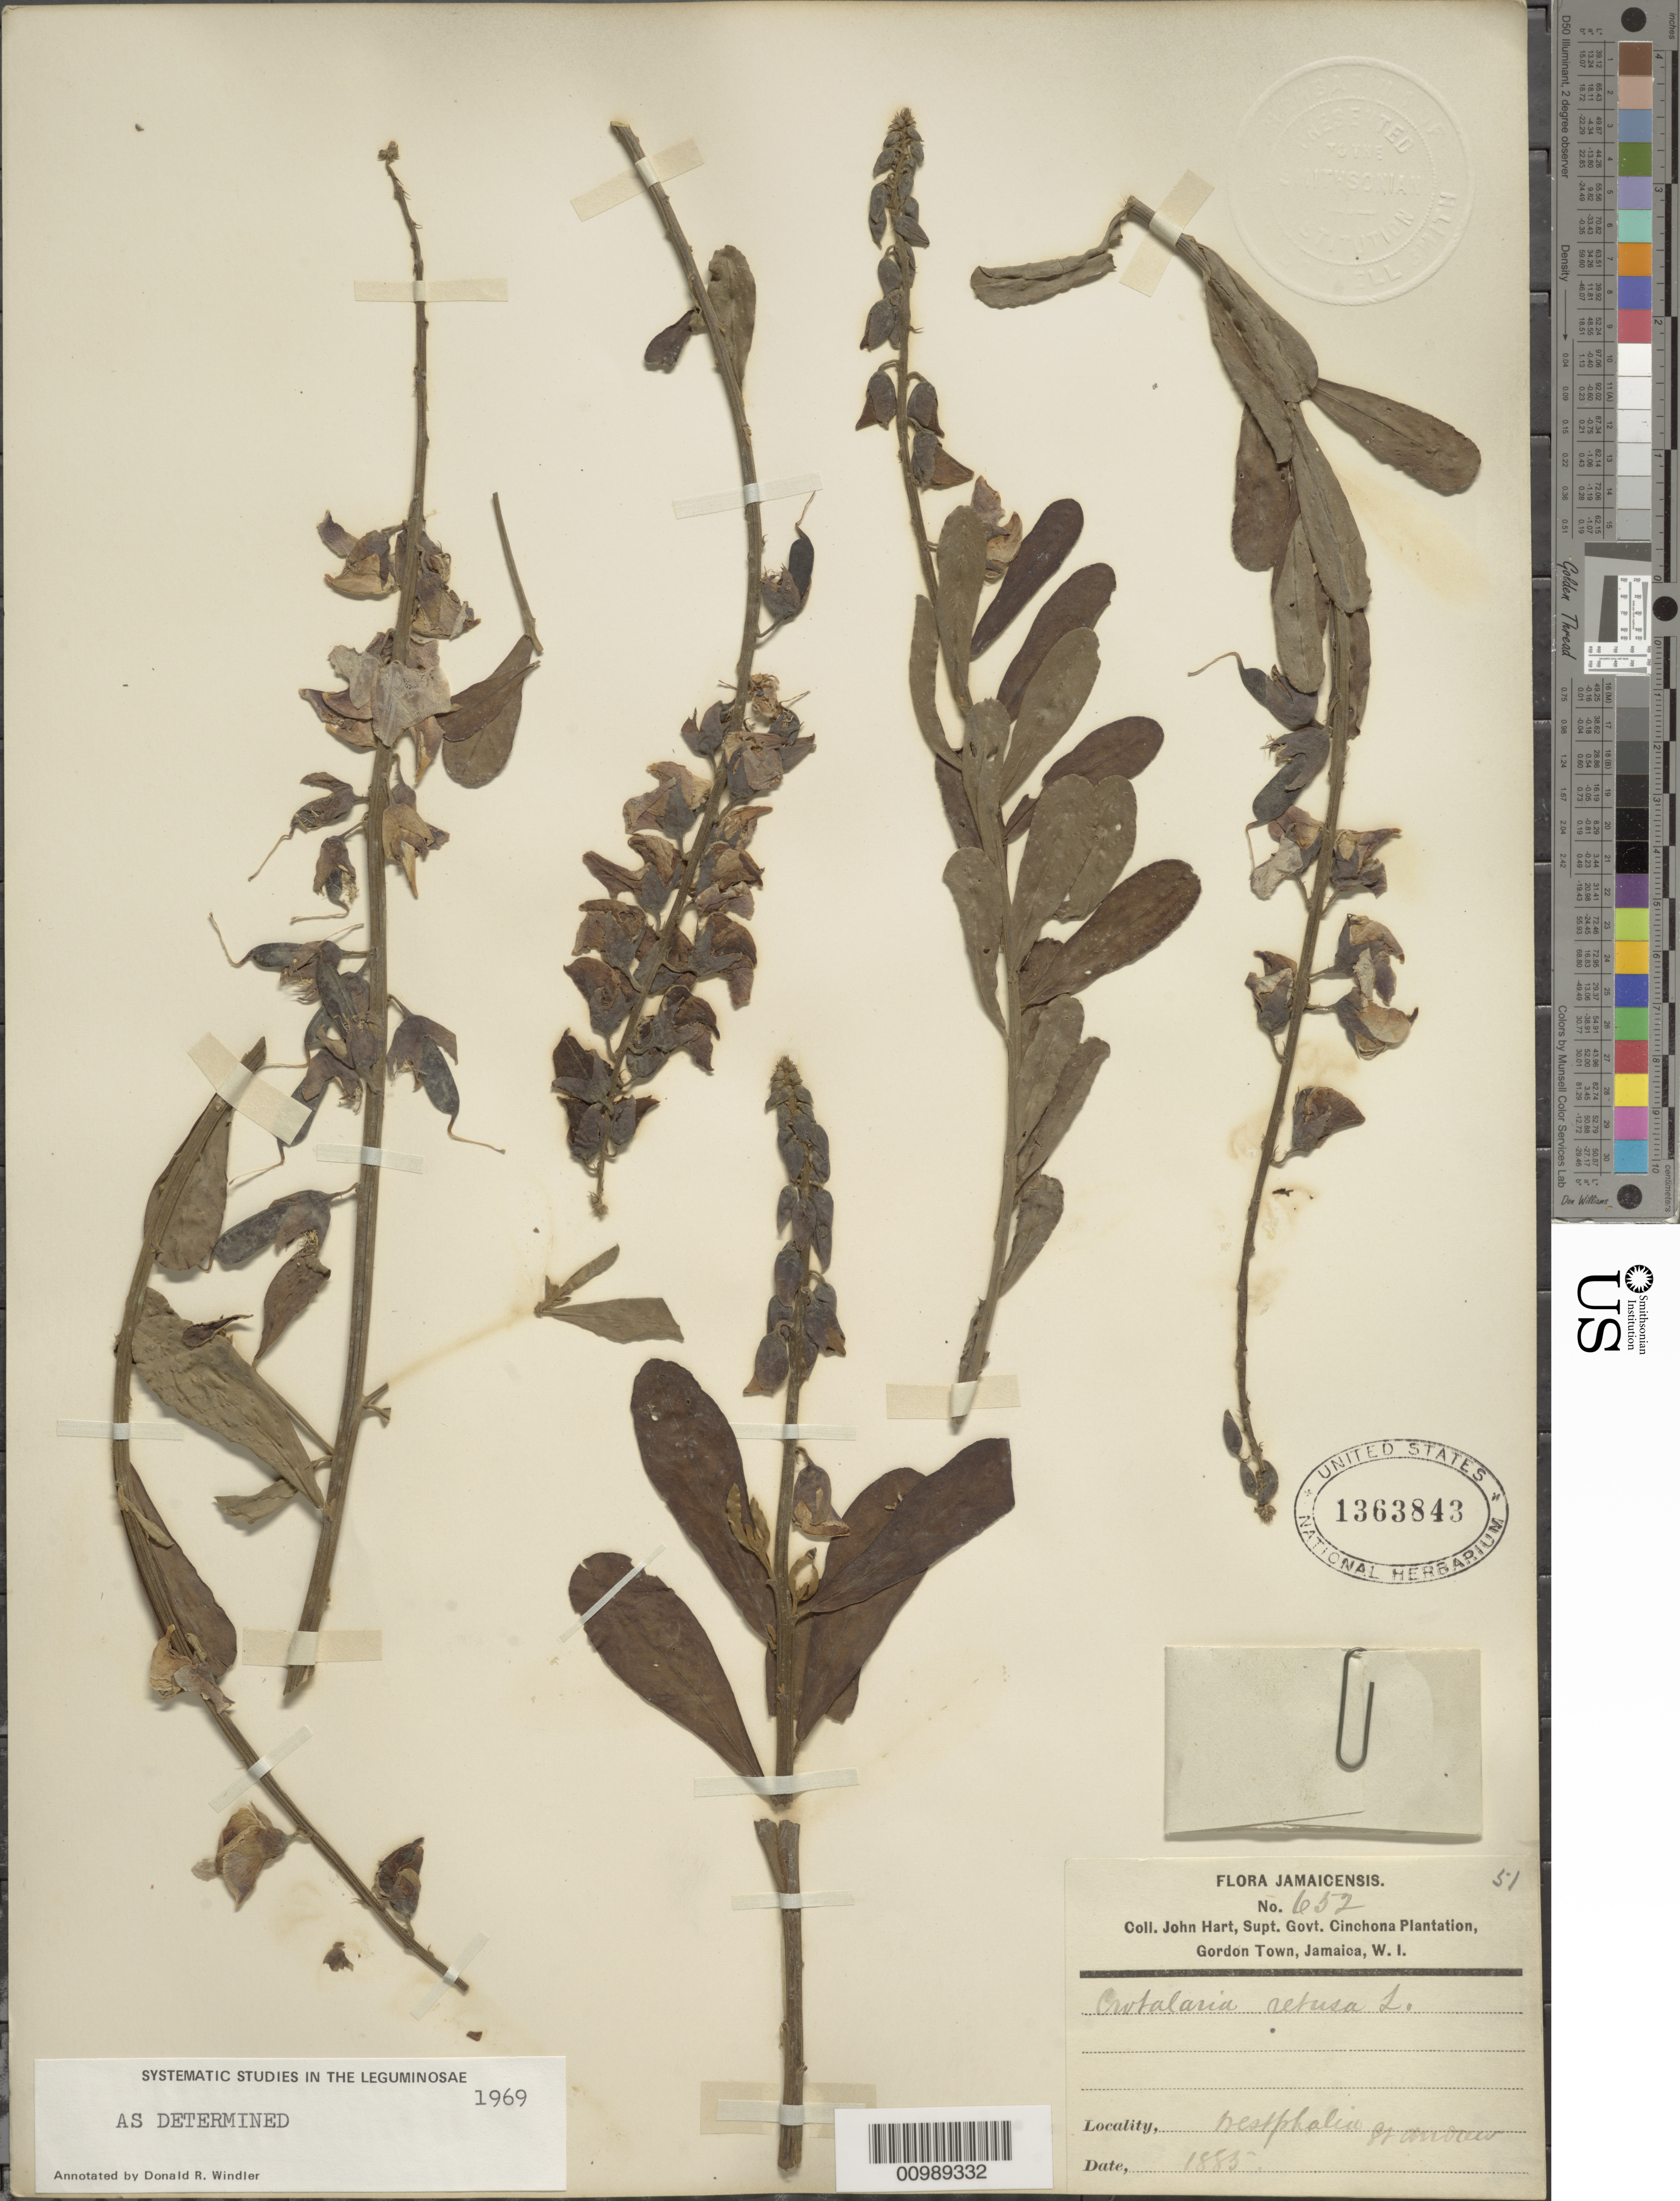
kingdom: Plantae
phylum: Tracheophyta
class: Magnoliopsida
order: Fabales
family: Fabaceae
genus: Crotalaria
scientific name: Crotalaria retusa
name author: L.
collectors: J. Hart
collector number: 652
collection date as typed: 1885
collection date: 1885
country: Jamaica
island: Jamaica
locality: Gordon Town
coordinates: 0 N, 0 E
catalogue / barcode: US 1363843